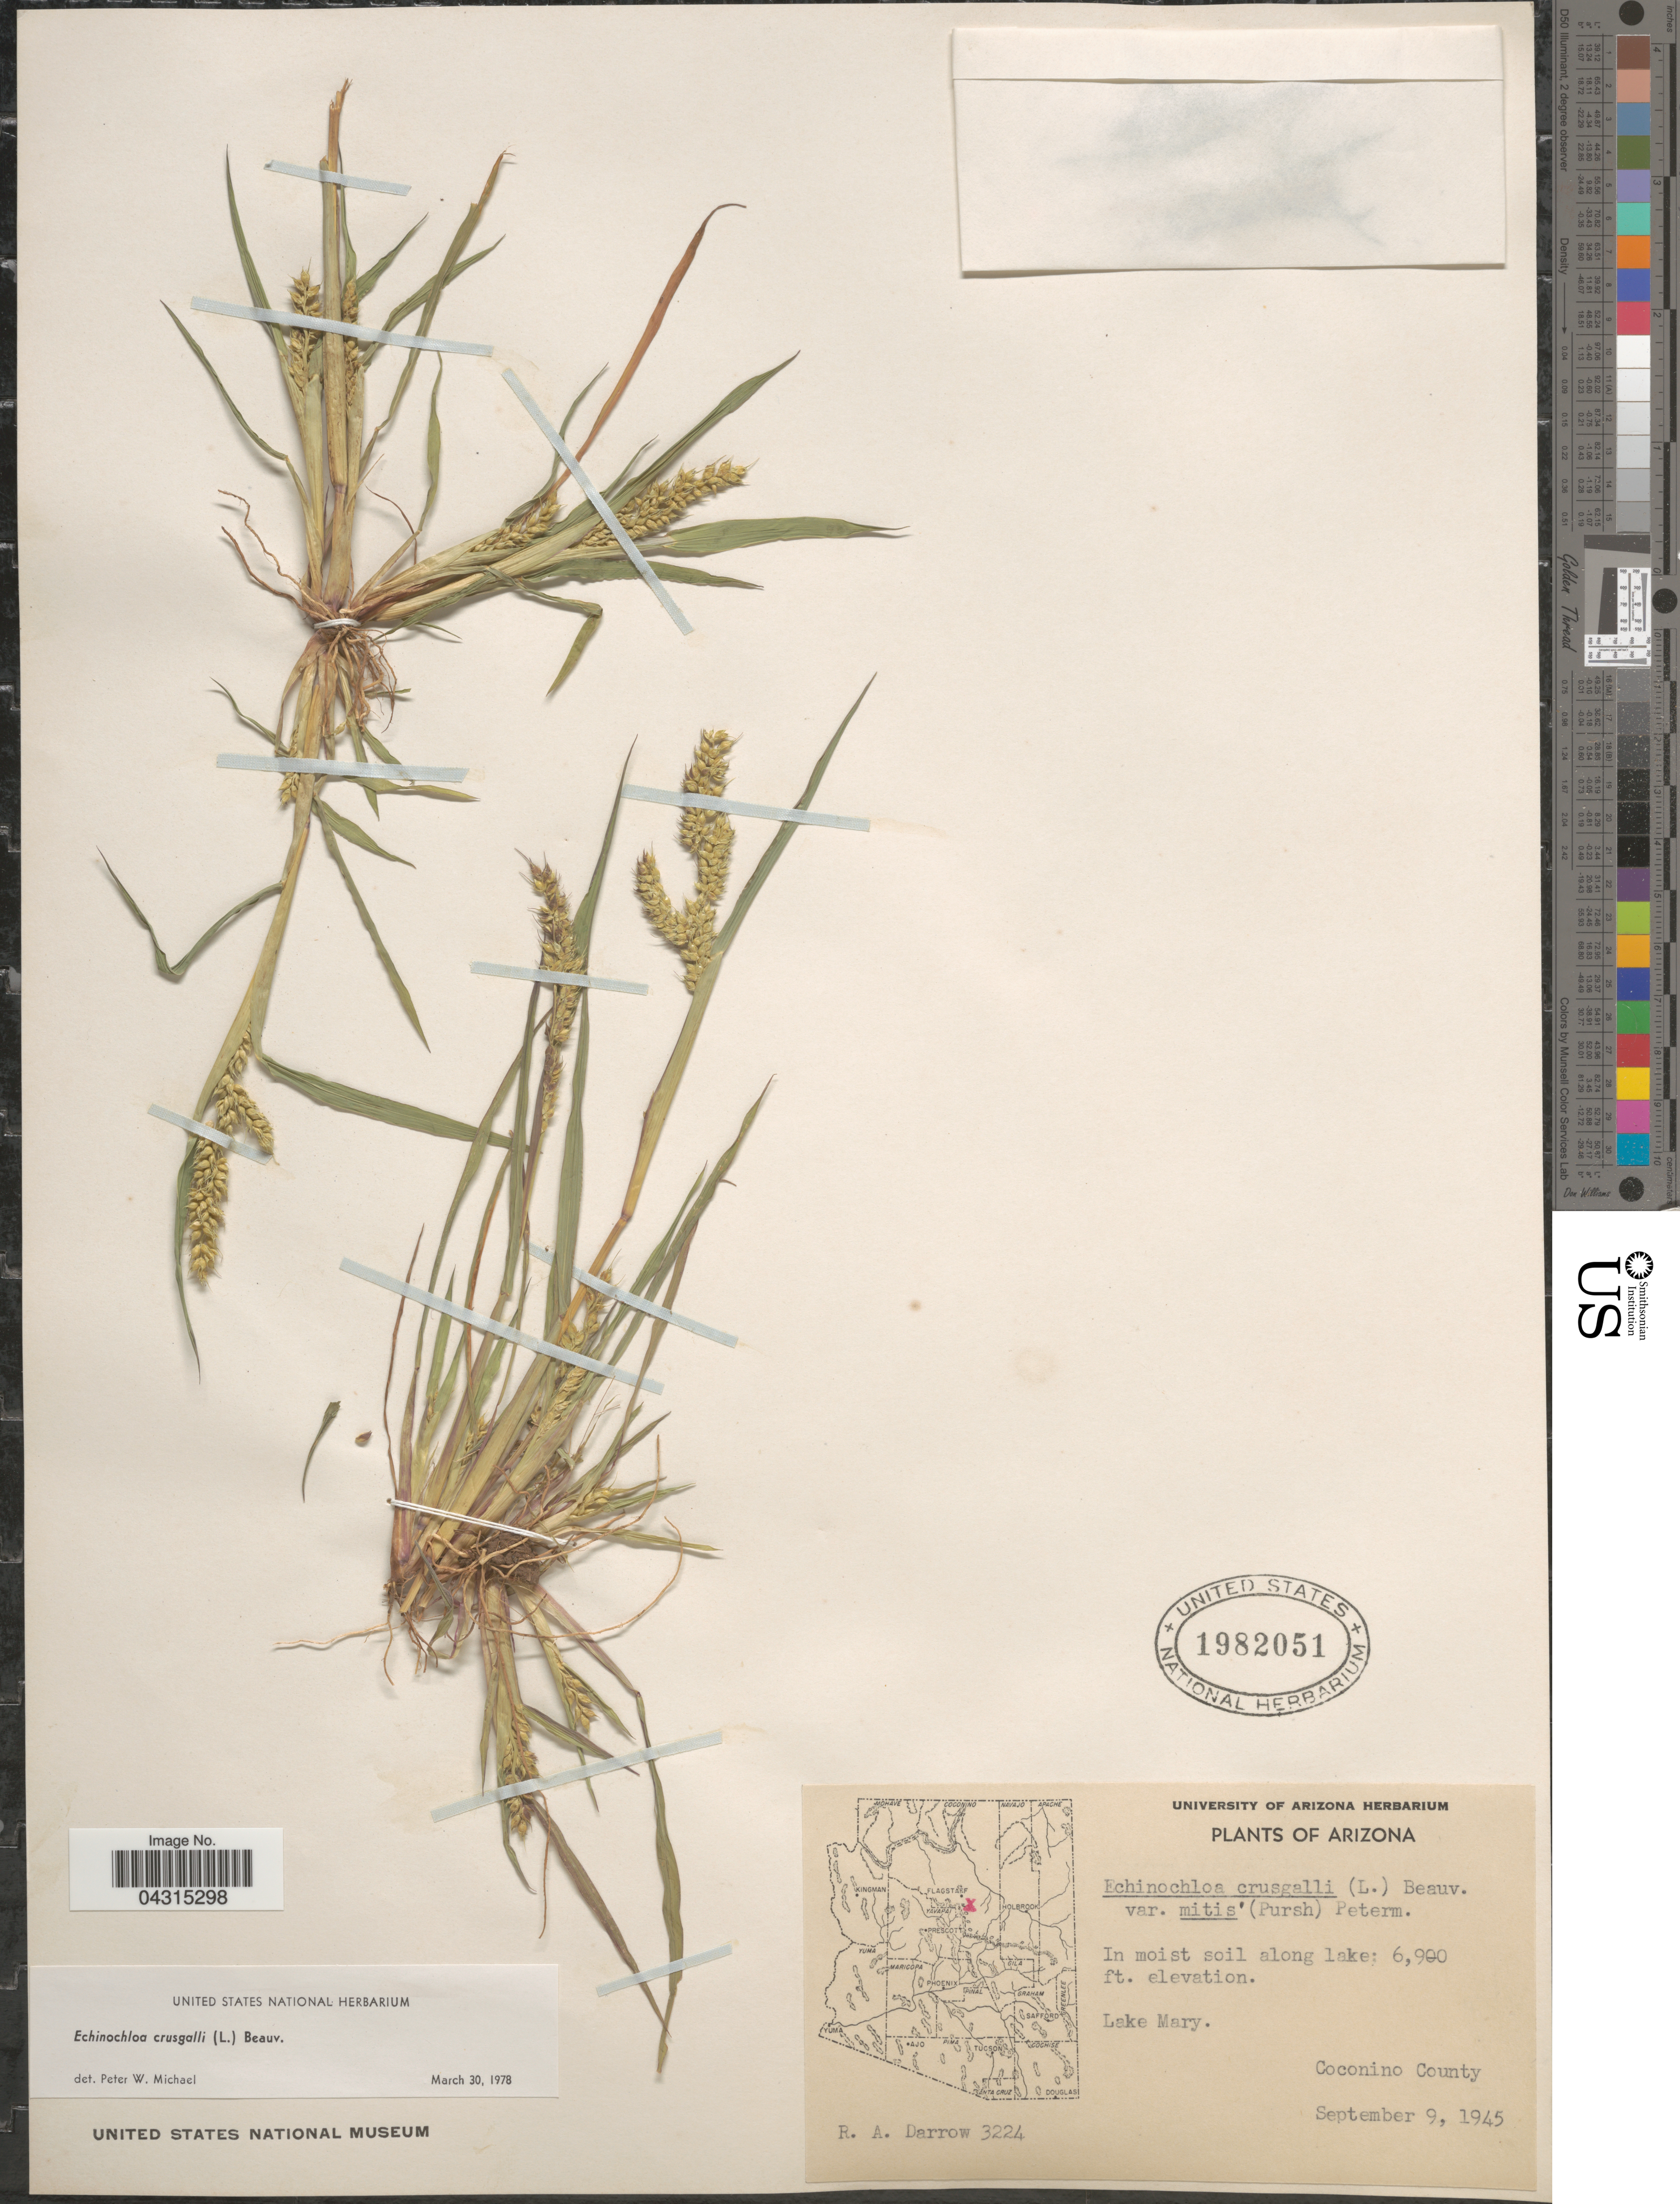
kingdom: Plantae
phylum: Tracheophyta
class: Liliopsida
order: Poales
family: Poaceae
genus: Echinochloa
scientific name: Echinochloa crus-galli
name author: (L.) P. Beauv.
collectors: R. A. Darrow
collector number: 3224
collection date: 1945-09-09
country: United States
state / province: Arizona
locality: In moist soil along lake. Lake Mary. Coconino County.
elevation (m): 2103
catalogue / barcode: US 1982051